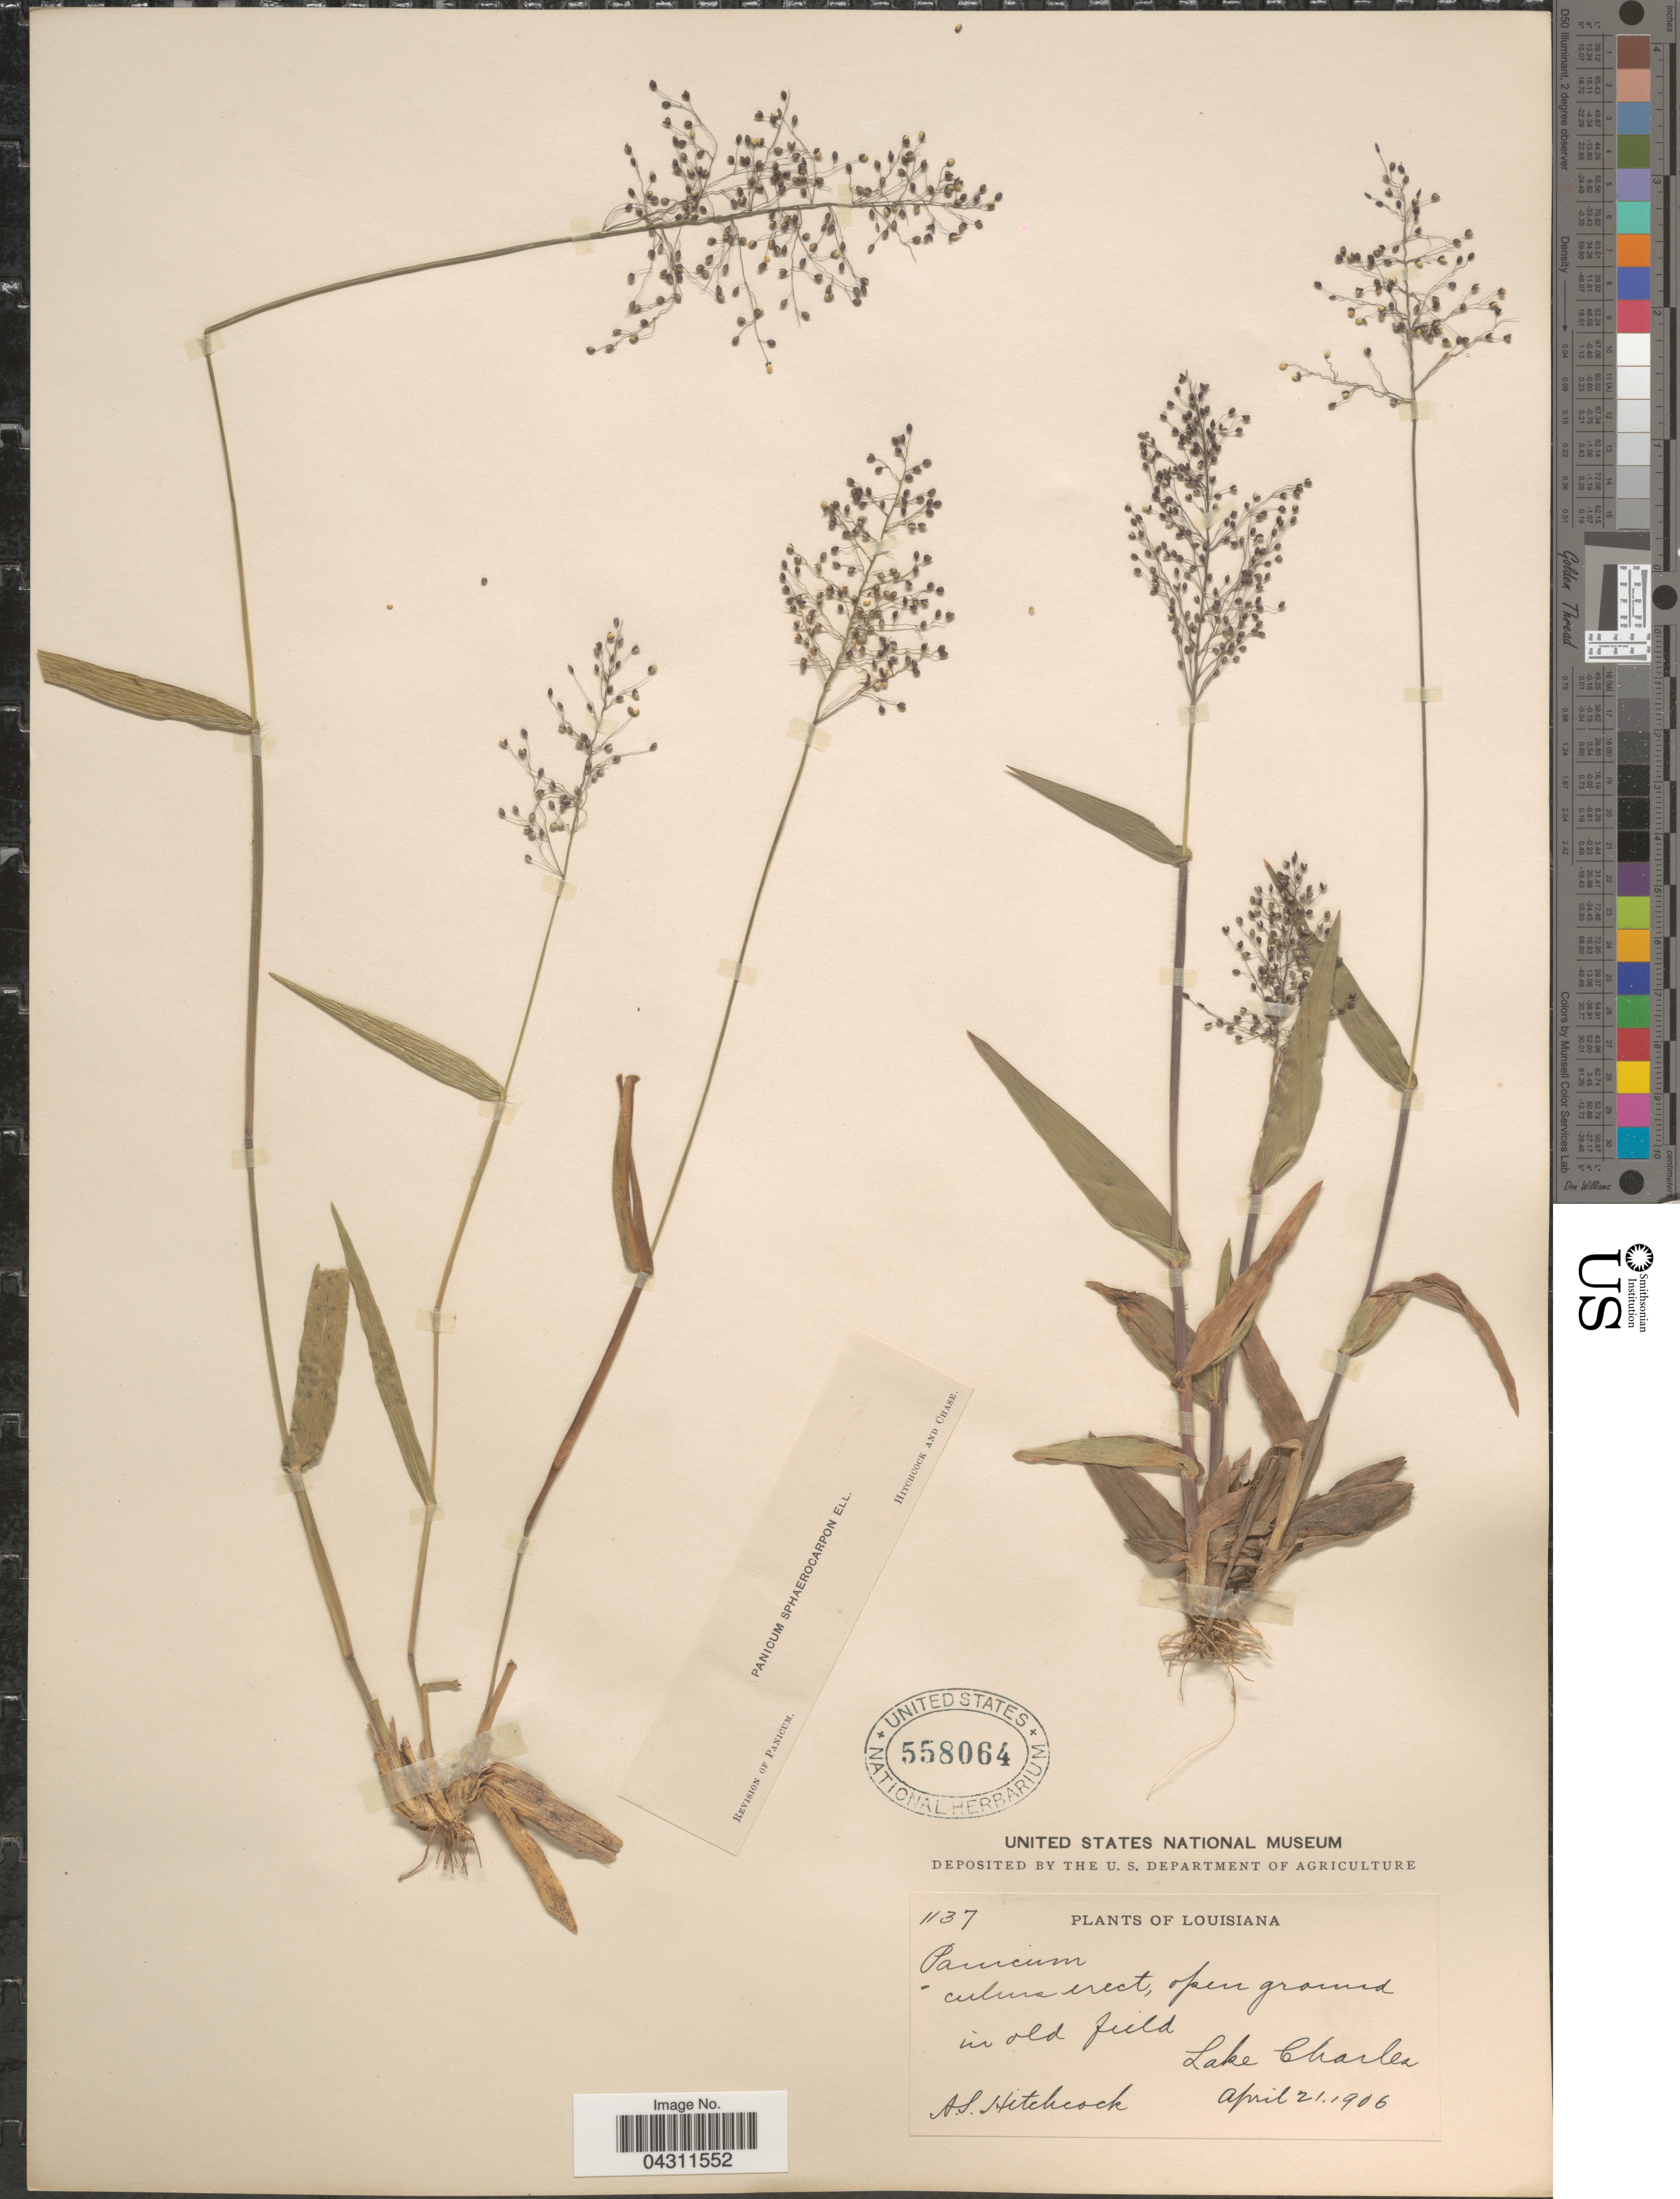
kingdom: Plantae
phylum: Tracheophyta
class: Liliopsida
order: Poales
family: Poaceae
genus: Dichanthelium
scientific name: Dichanthelium sphaerocarpon var. sphaerocarpon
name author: (Elliott) Gould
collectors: A. S. Hitchcock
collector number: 1137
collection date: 1906-04-21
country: United States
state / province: Louisiana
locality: Open ground in old field. Lake Charles.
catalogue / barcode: US 558064